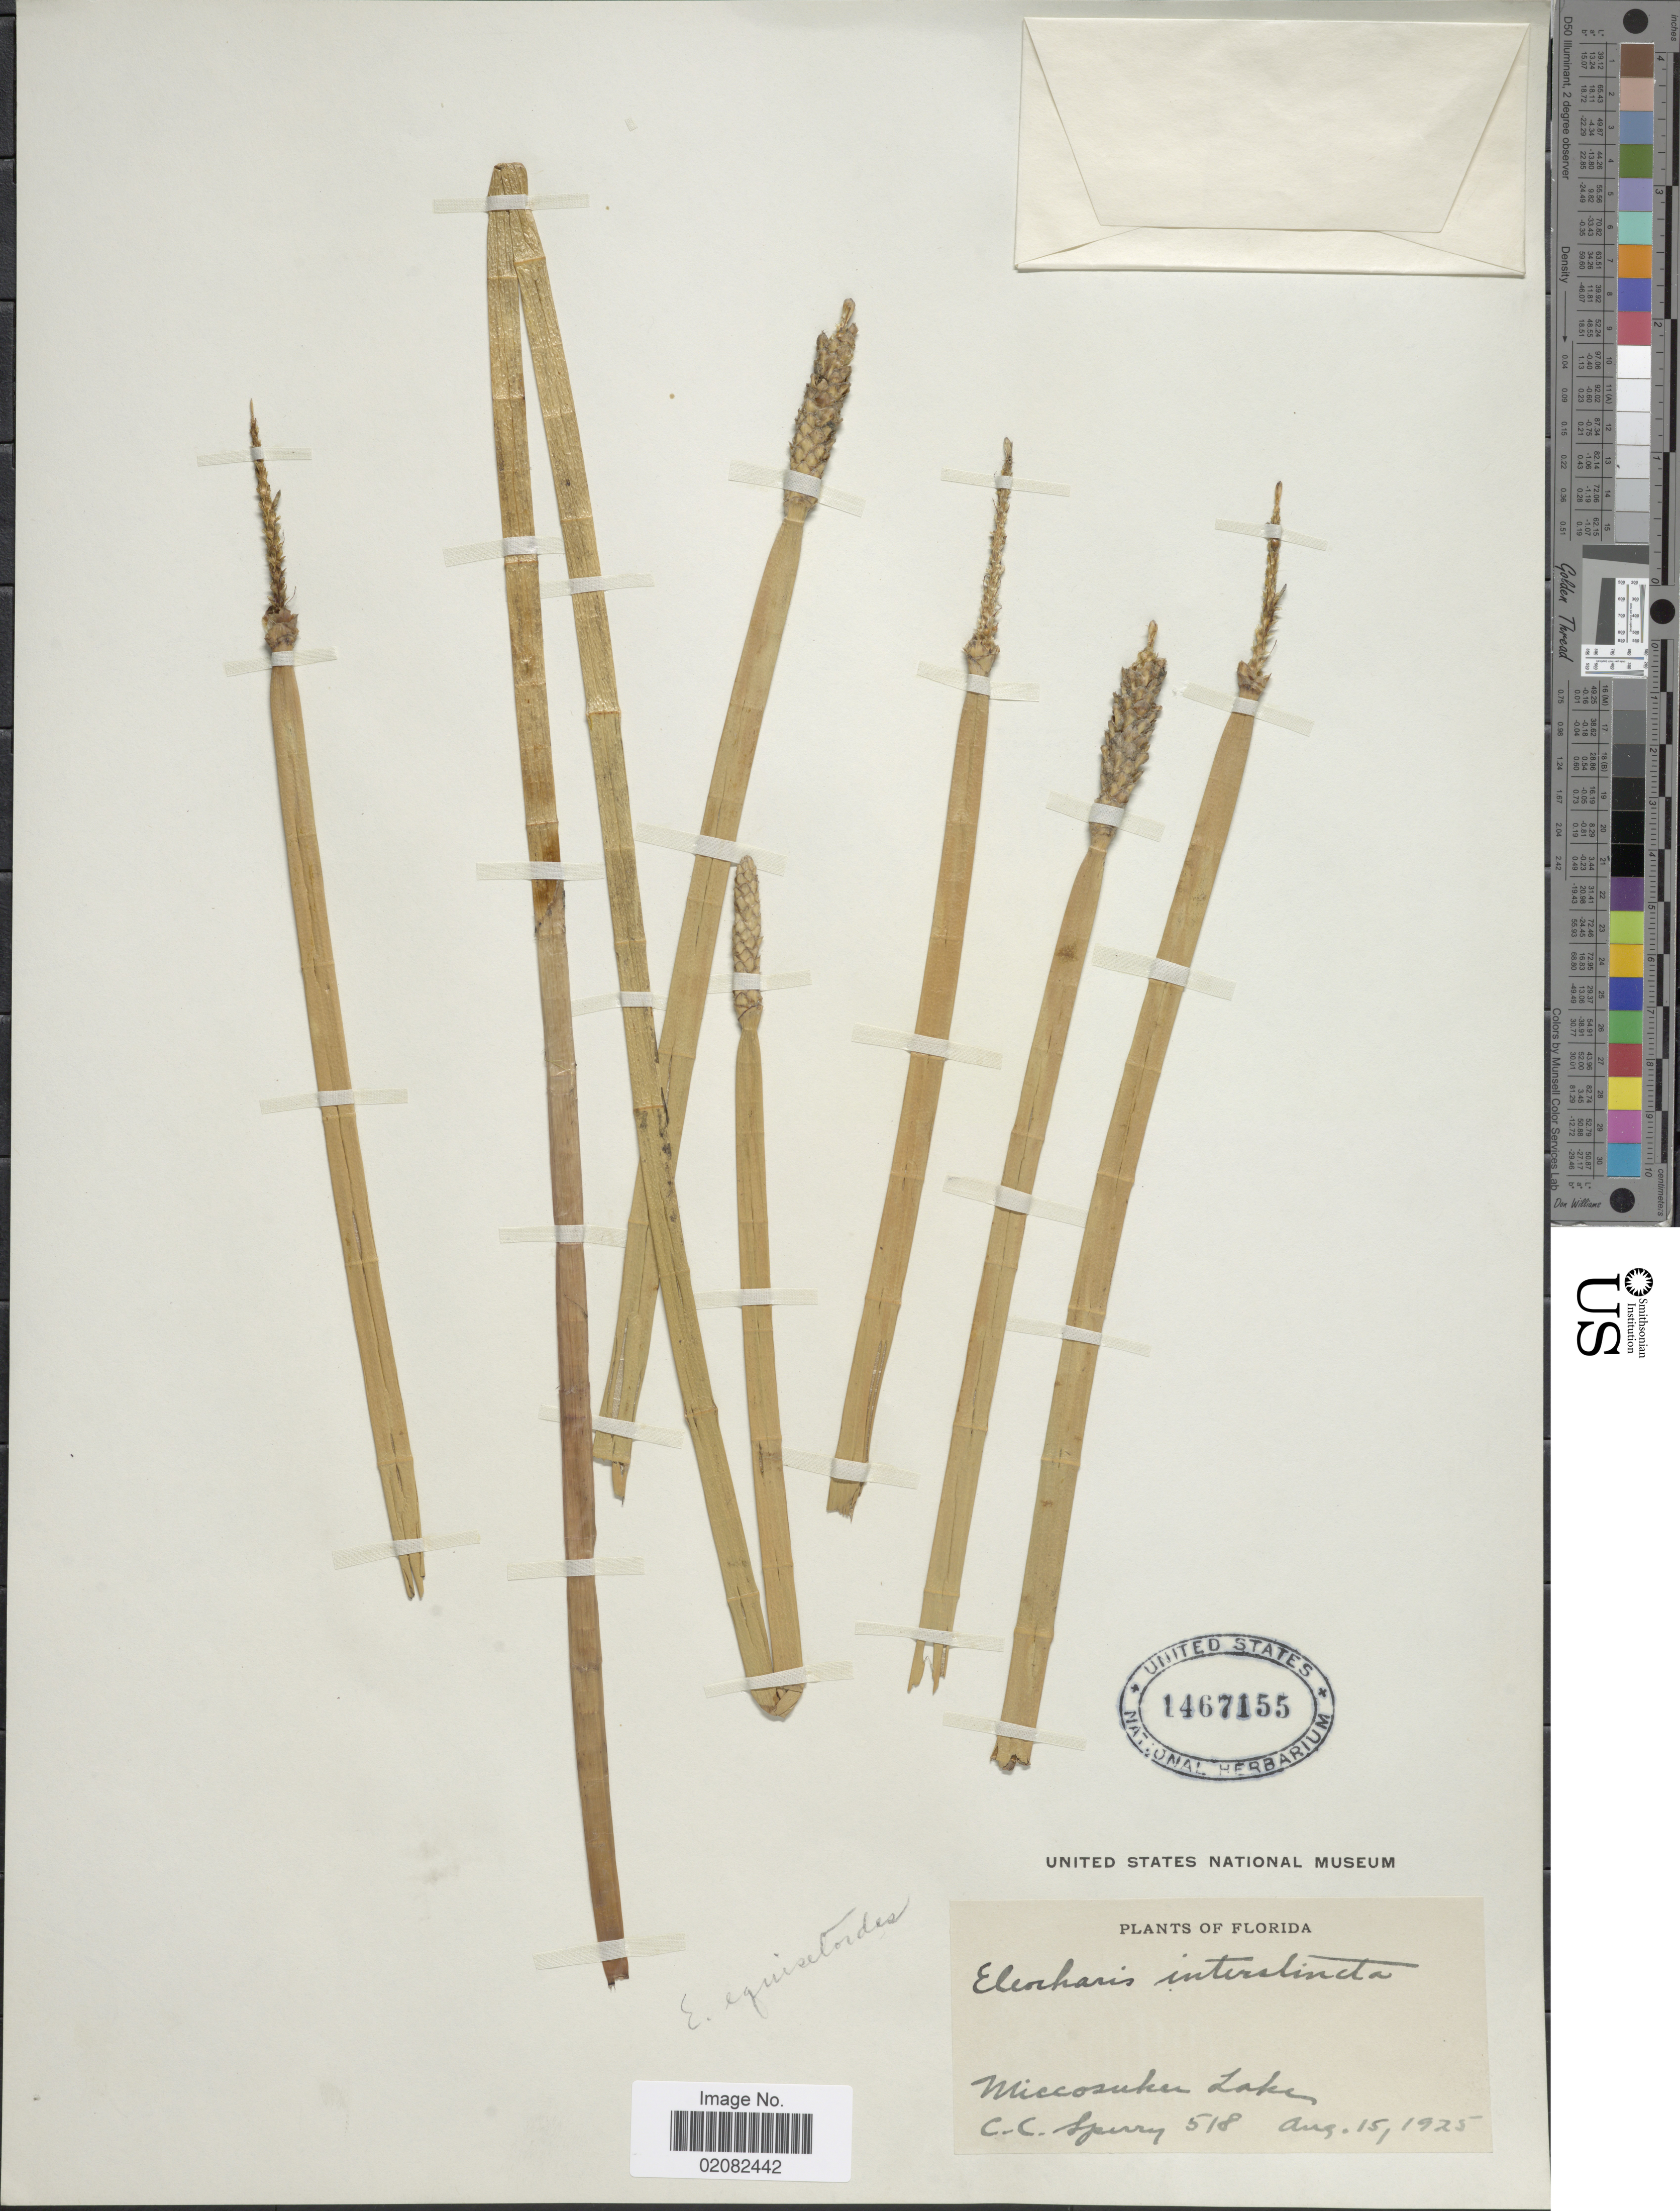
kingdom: Plantae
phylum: Tracheophyta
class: Liliopsida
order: Poales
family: Cyperaceae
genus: Eleocharis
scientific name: Eleocharis equisetoides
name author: (Elliott) Torr.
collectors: C. C. Sperry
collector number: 518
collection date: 1925-08-15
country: United States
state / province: Florida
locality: Miccosuku Lake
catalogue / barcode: US 1467155